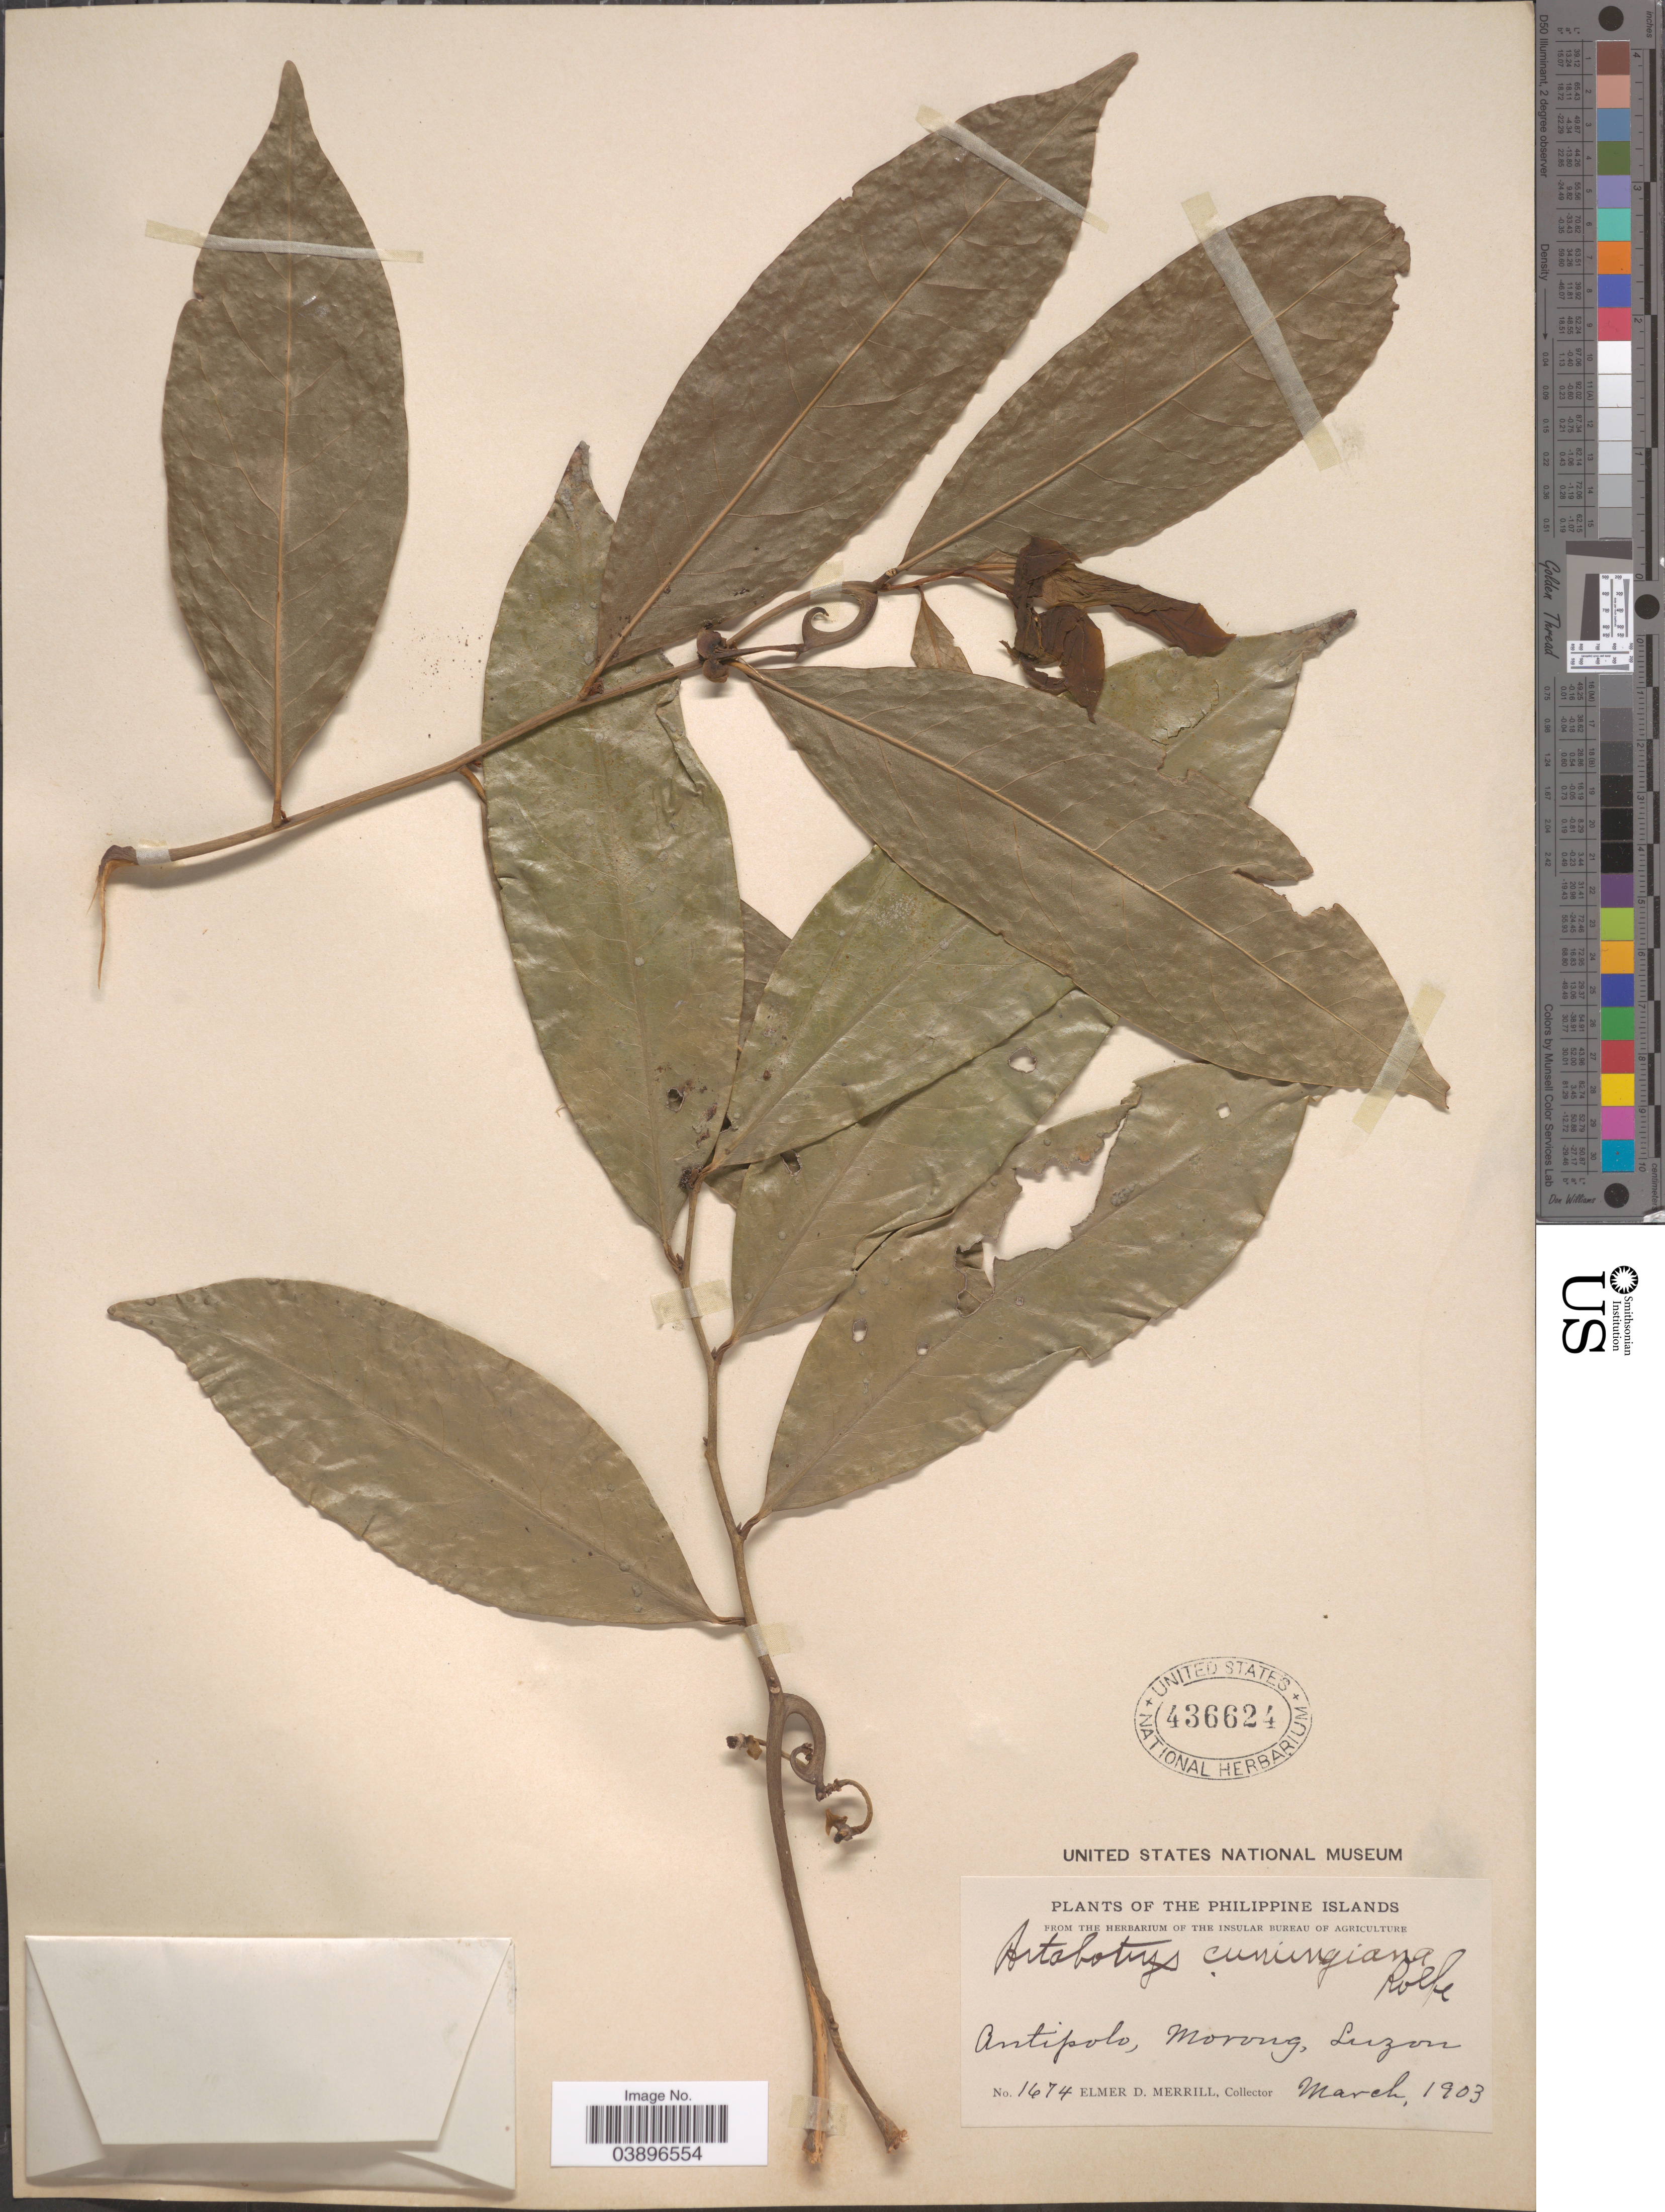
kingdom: Plantae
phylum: Tracheophyta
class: Magnoliopsida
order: Magnoliales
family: Annonaceae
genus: Artabotrys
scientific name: Artabotrys cumingianus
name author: S. Vidal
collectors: E. D. Merrill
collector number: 1674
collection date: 1903-03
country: Philippines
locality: The Philippine Islands. Antipolo, Morong, Luzon.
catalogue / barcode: US 436624